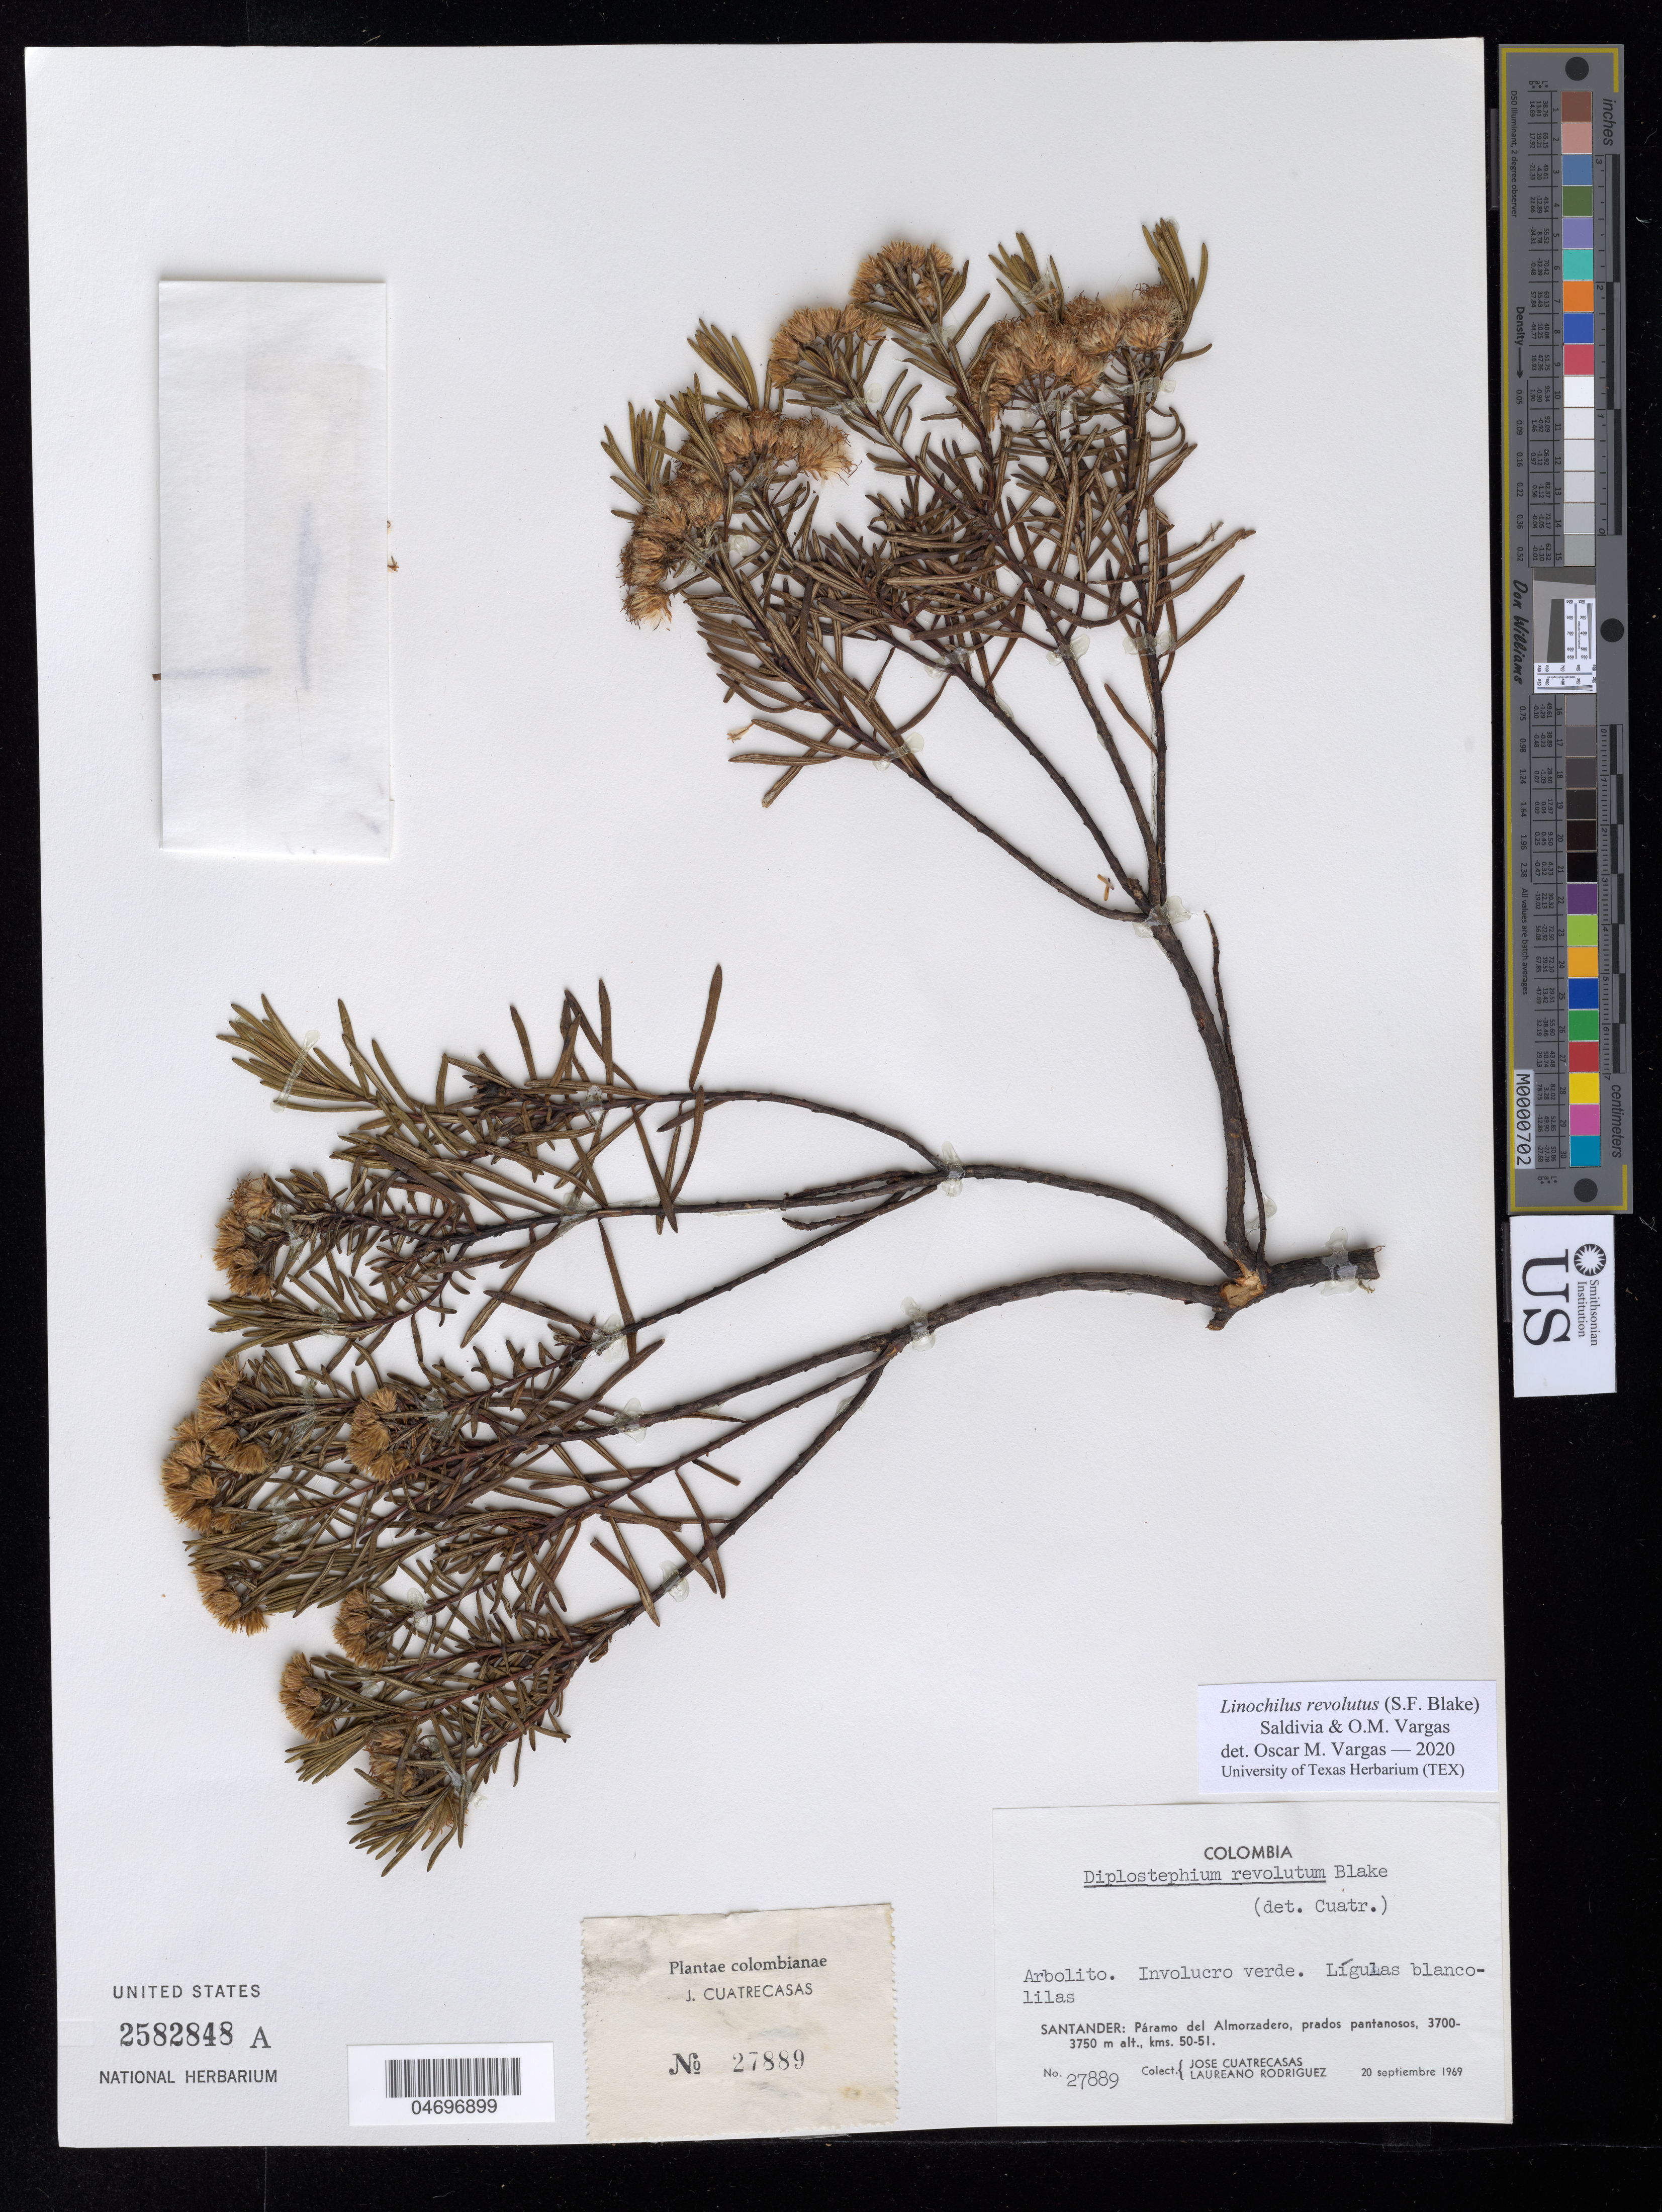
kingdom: Plantae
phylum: Tracheophyta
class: Magnoliopsida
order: Asterales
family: Asteraceae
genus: Linochilus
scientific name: Linochilus revolutus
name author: (S.F. Blake) Saldivia & O.M. Vargas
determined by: Vargas, Oscar M.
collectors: J. Cuatrecasas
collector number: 27889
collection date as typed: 20-Sep-69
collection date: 1969-09-20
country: Colombia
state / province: Santander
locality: Páramo del Almorzadero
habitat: Paramo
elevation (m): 3700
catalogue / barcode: US 2582848A